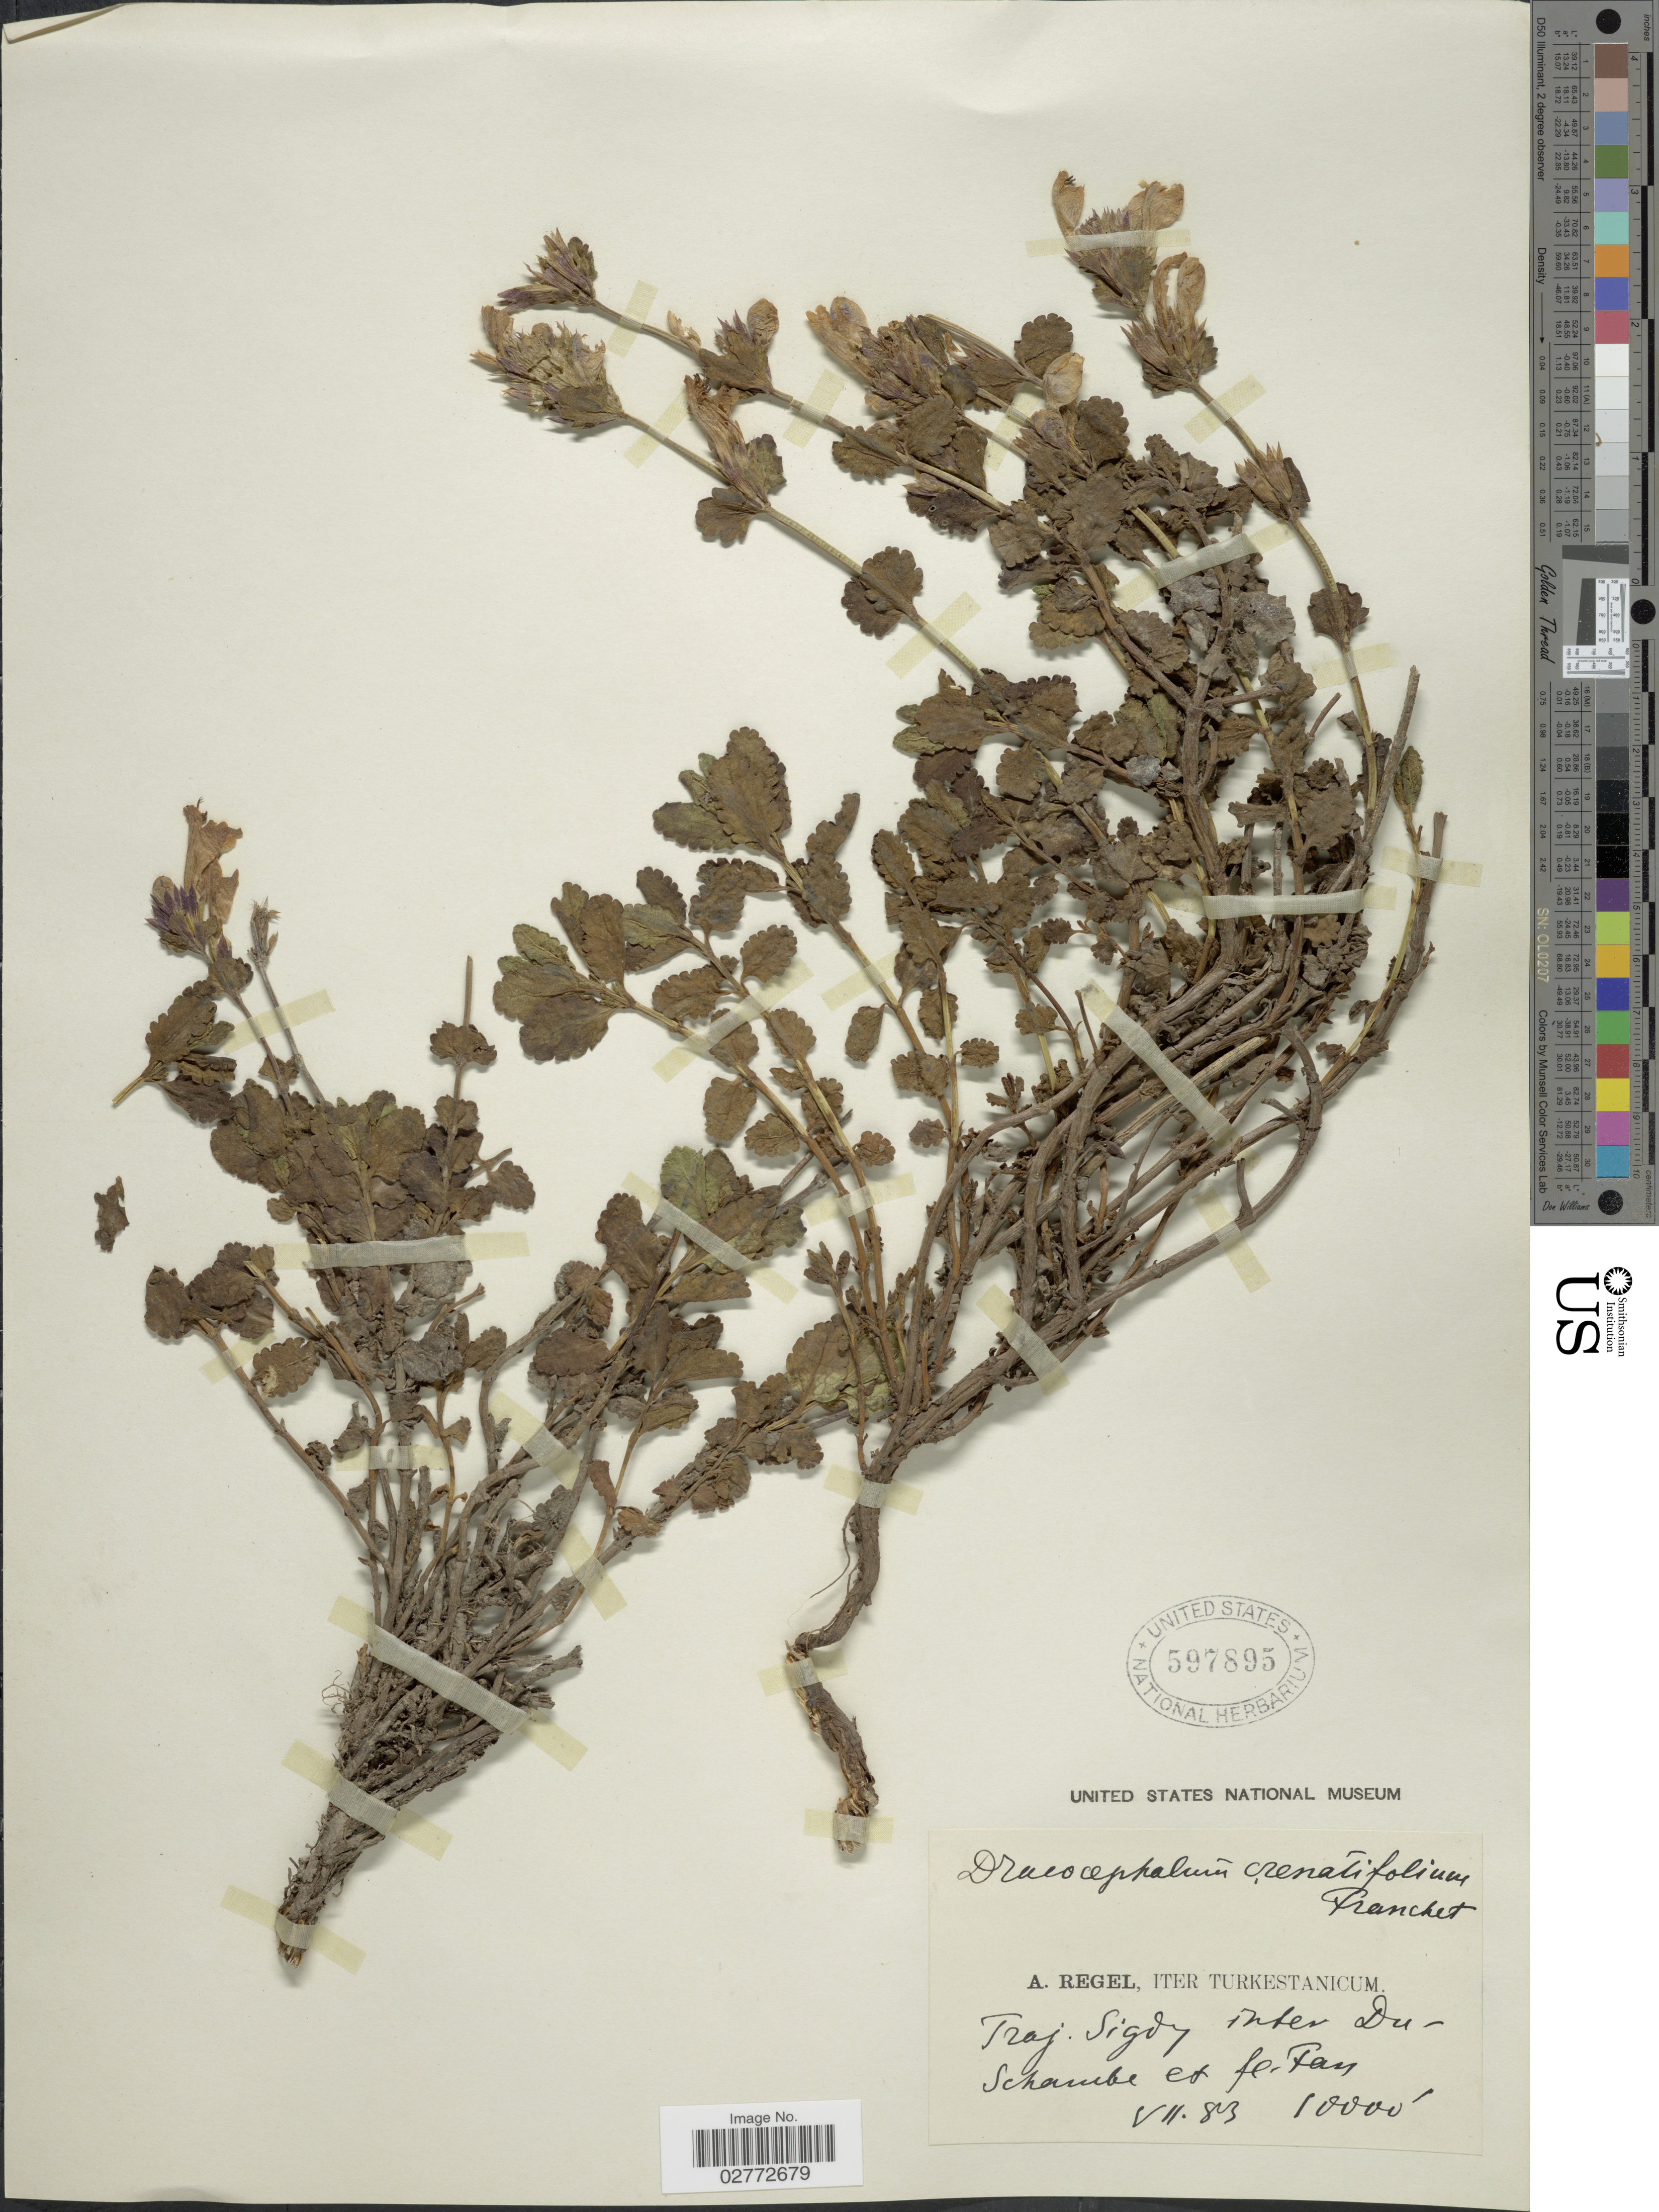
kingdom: Plantae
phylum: Tracheophyta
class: Magnoliopsida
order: Lamiales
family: Lamiaceae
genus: Dracocephalum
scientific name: Dracocephalum crenatifolium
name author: Franch.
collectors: A. Regel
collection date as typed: Transcribed d/m/y: /7/83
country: Tajikistan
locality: Iter Turkestanicum. Traj. Sigdy inter Duschambe et fl. Fan. [interpreted]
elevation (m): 3048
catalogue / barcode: US 597895